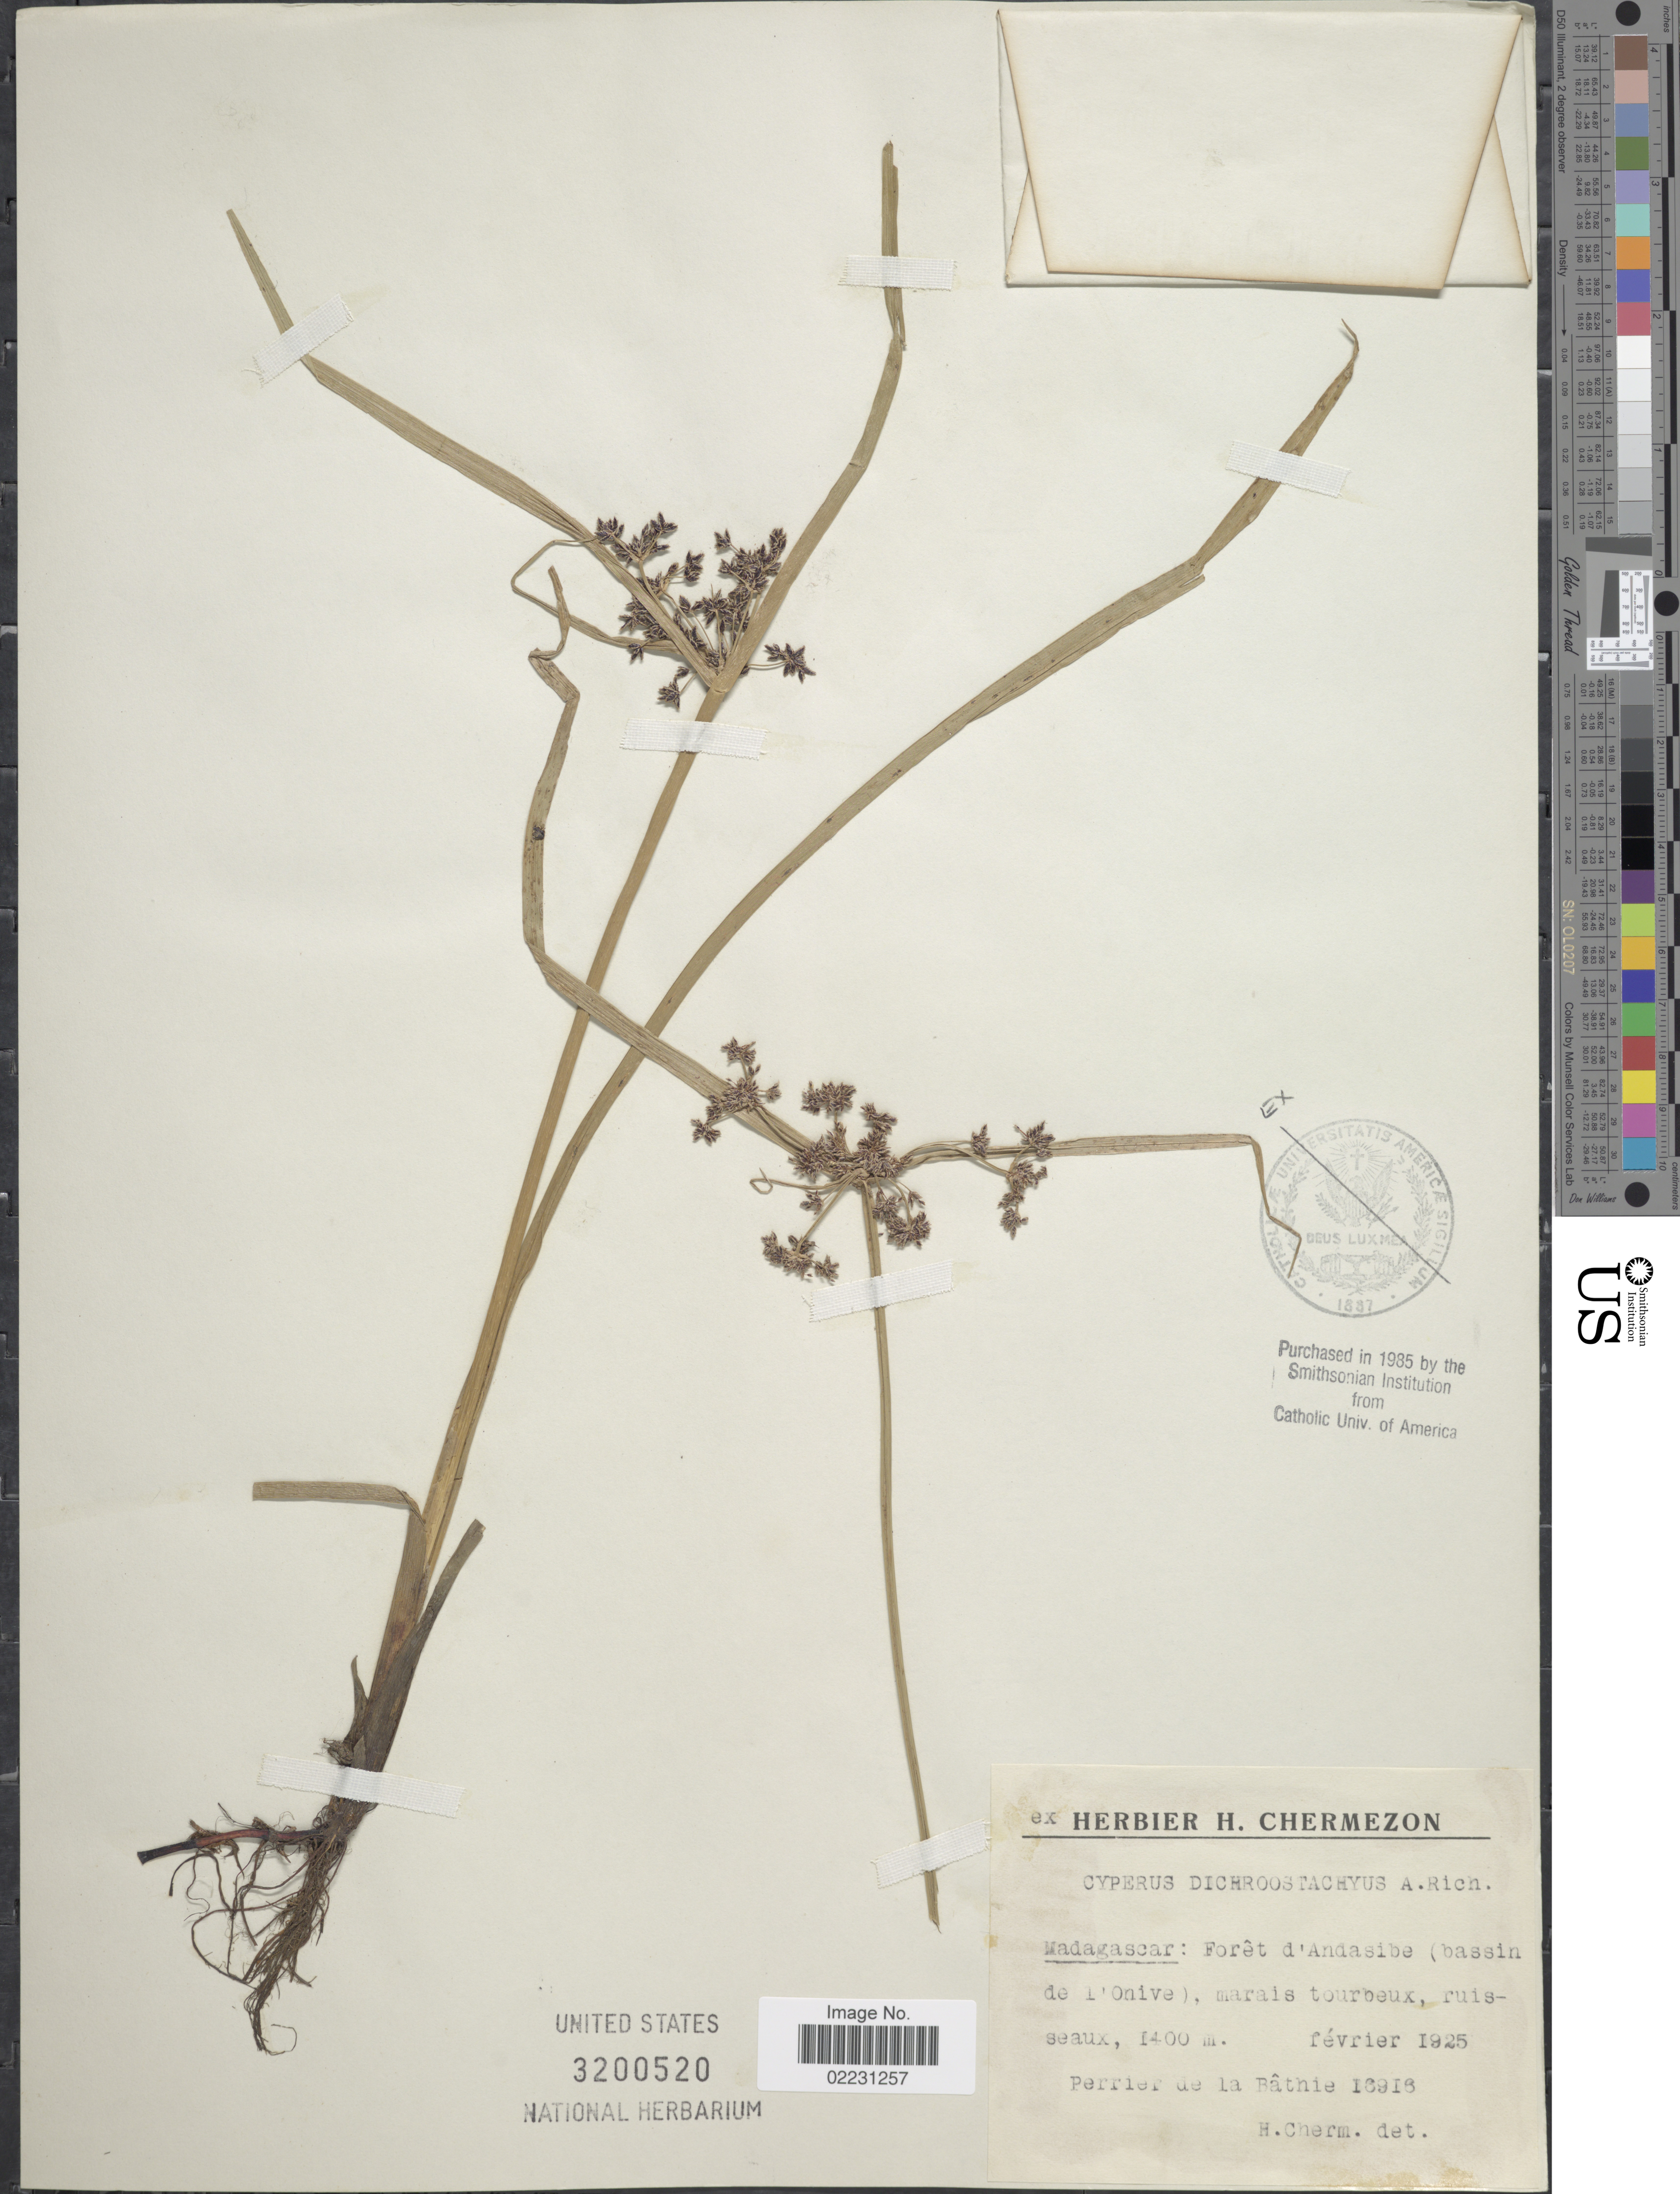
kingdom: Plantae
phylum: Tracheophyta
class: Liliopsida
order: Poales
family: Cyperaceae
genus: Cyperus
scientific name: Cyperus dichrostachyus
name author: Hochst. ex A. Rich.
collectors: Perrier de la Bâthie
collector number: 16916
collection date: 1925-02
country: Madagascar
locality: Foret d'Andasibe (bassin de l'Onive), marais tourbeux, ruisseaux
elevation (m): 1400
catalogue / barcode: US 3200520